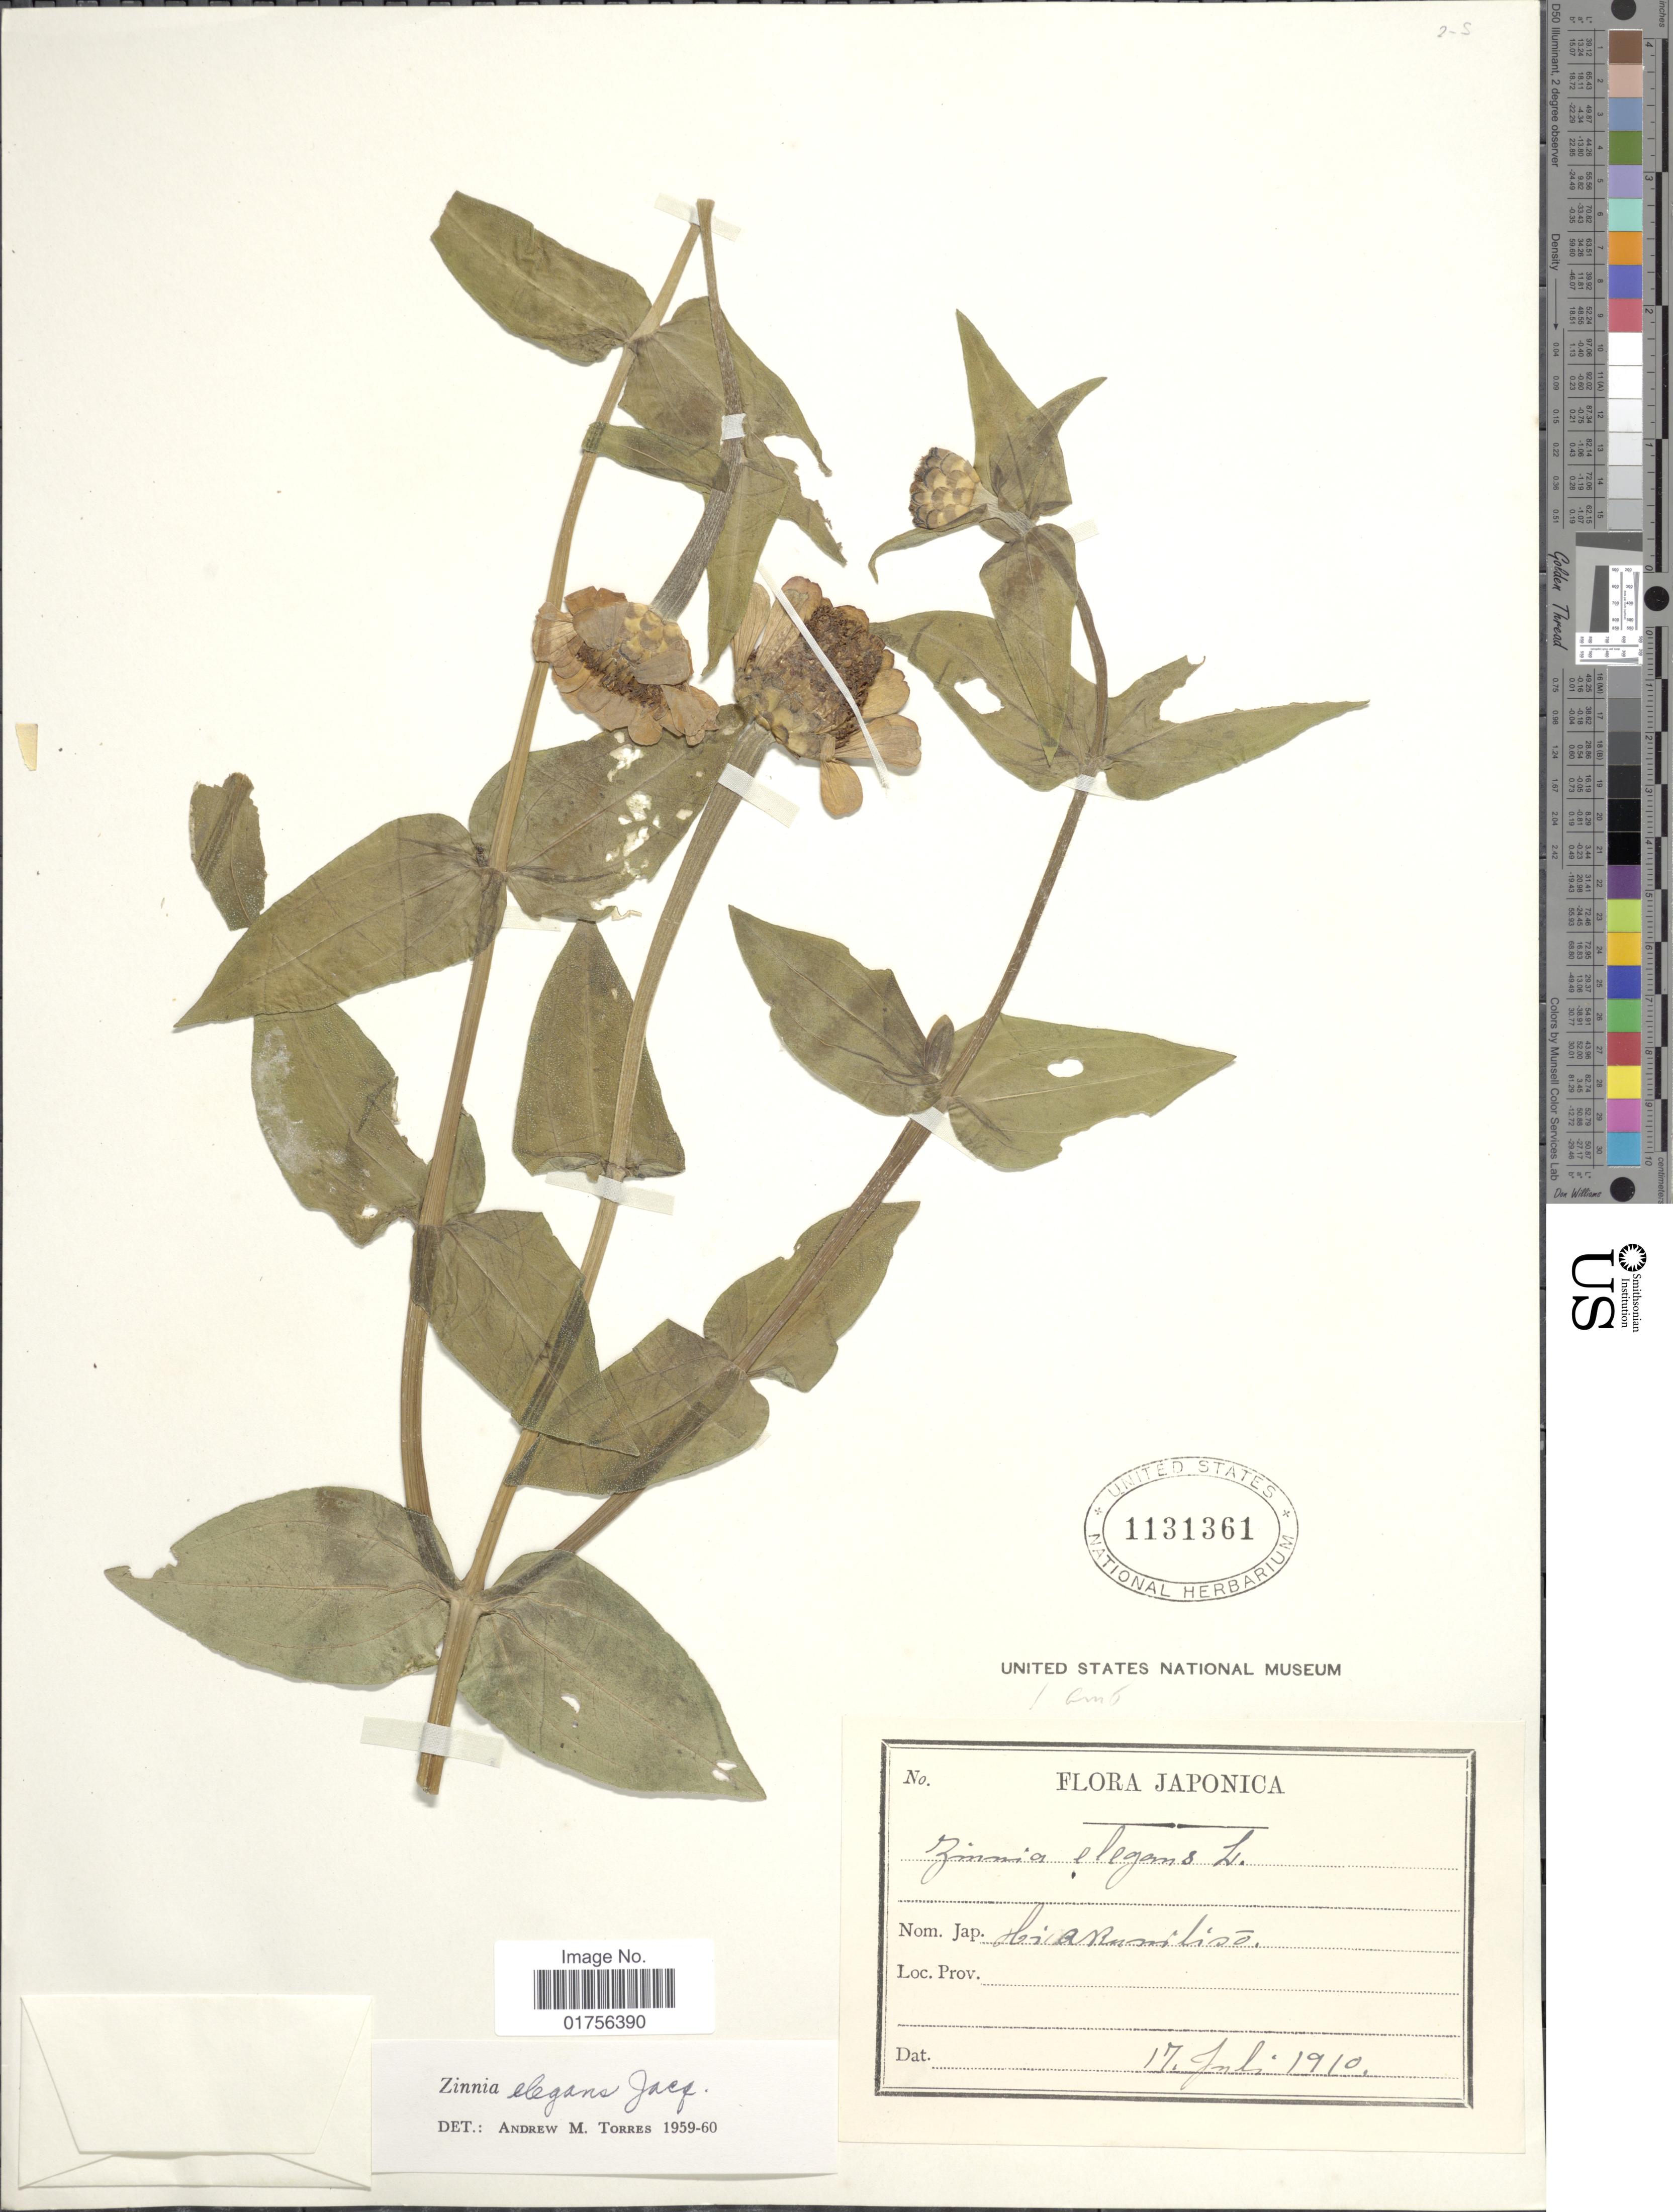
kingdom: Plantae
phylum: Tracheophyta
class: Magnoliopsida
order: Asterales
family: Asteraceae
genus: Zinnia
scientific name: Zinnia elegans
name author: Jacq.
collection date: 1910-07-17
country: Japan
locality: Japonica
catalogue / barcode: US 1131361